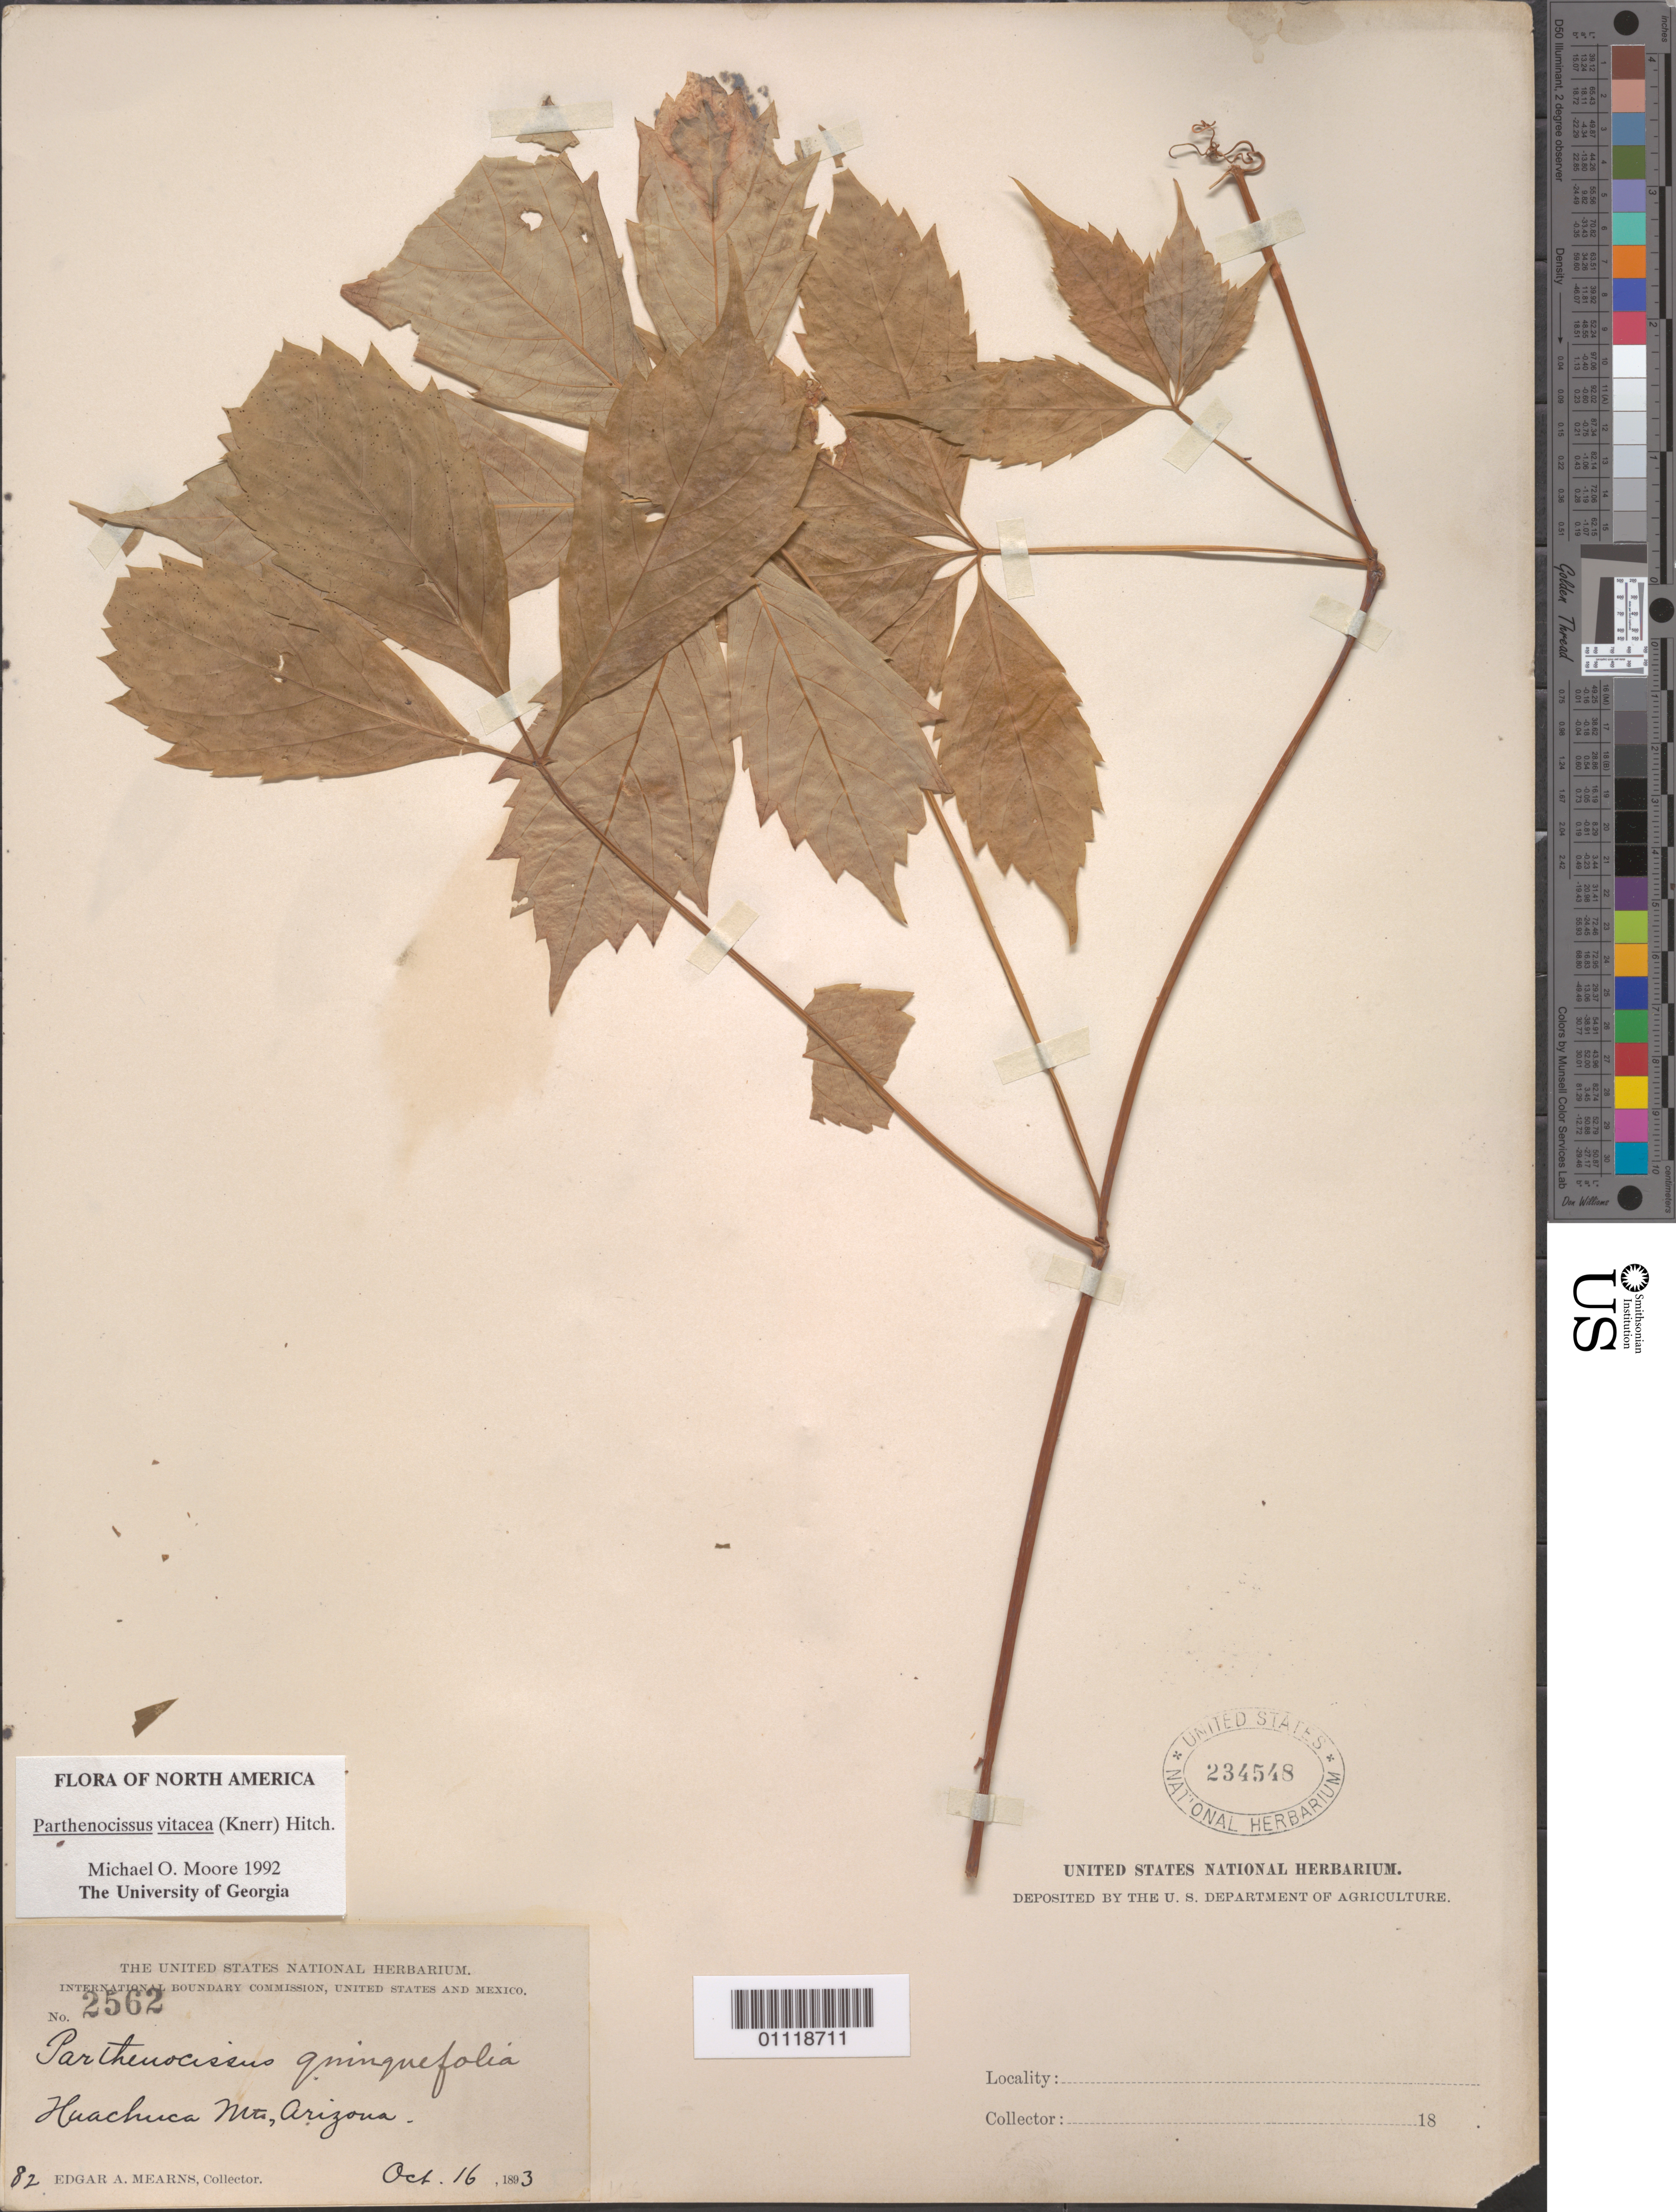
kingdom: Plantae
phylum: Tracheophyta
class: Magnoliopsida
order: Vitales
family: Vitaceae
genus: Parthenocissus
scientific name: Parthenocissus vitacea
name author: (Knerr) Hitchc.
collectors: E. A. Mearns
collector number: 2562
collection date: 1893-10-16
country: United States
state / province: Arizona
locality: Huachuca.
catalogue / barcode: US 234548